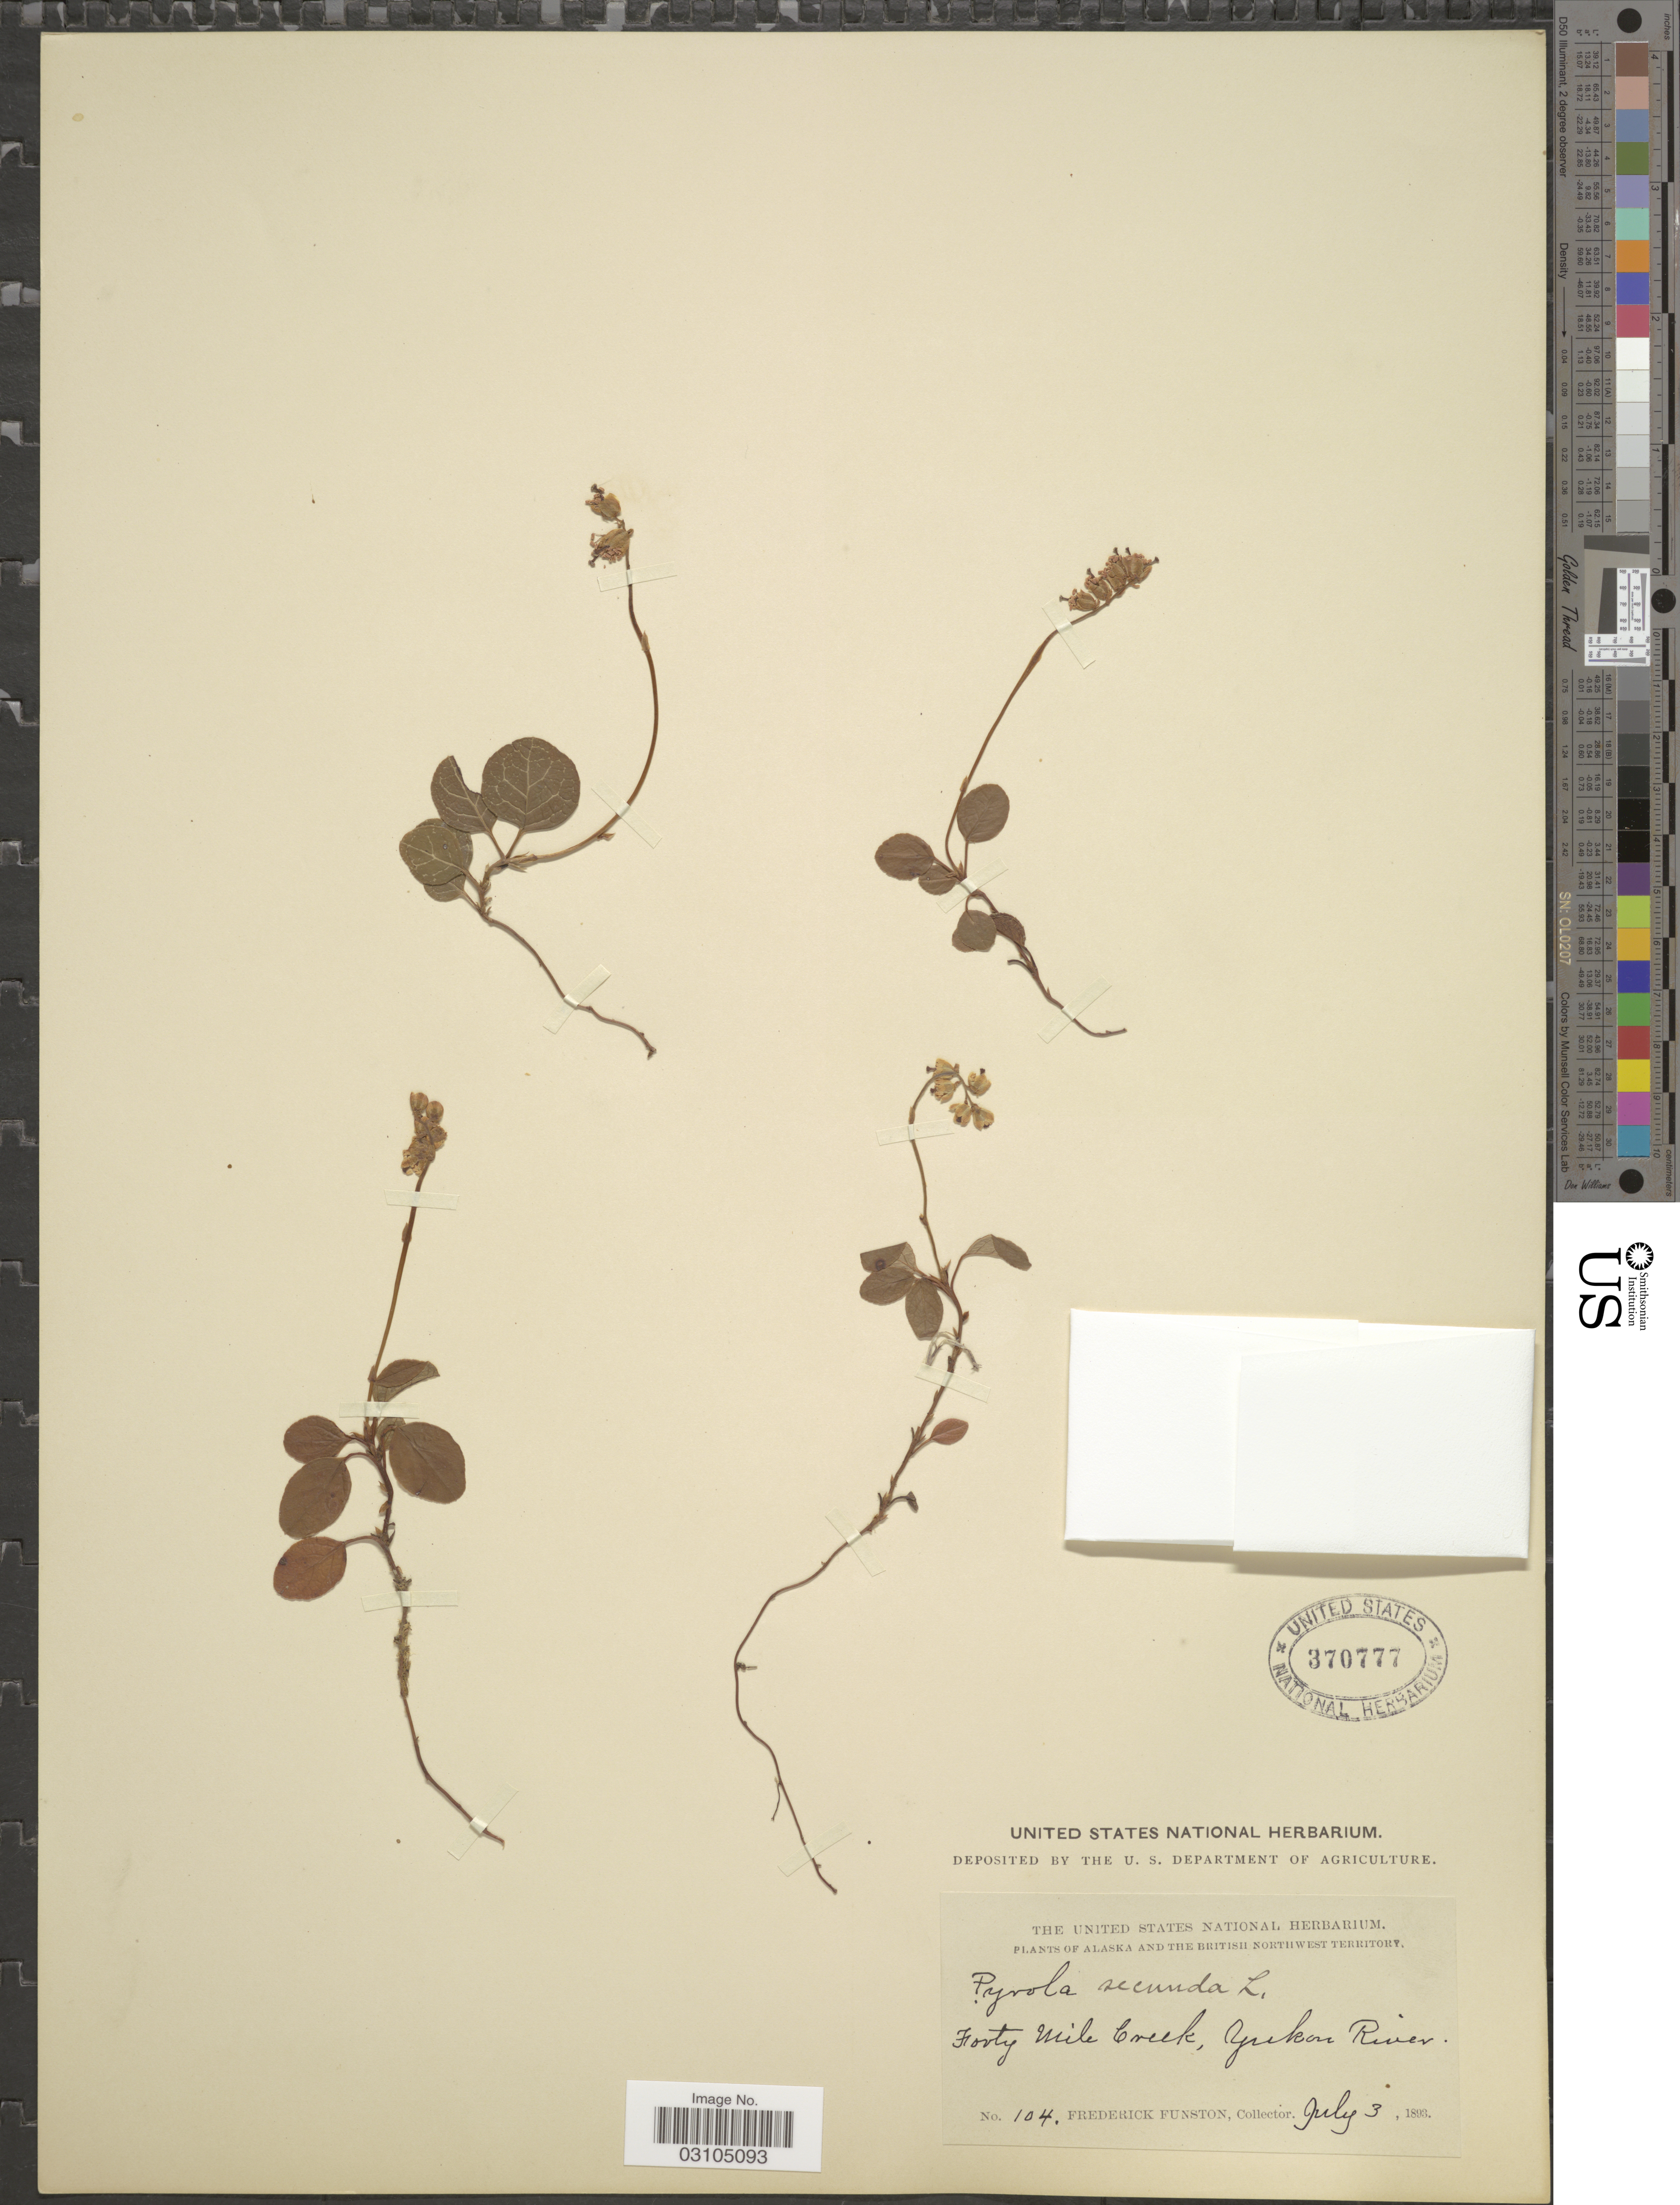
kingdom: Plantae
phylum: Tracheophyta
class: Magnoliopsida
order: Ericales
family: Ericaceae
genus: Orthilia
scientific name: Orthilia secunda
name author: (L.) House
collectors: F. Funston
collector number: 104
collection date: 1893-07-03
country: United States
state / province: Alaska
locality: Alaska and the British Northwest Territory. Forty Mile Creek, Yukon River.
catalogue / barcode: US 370777